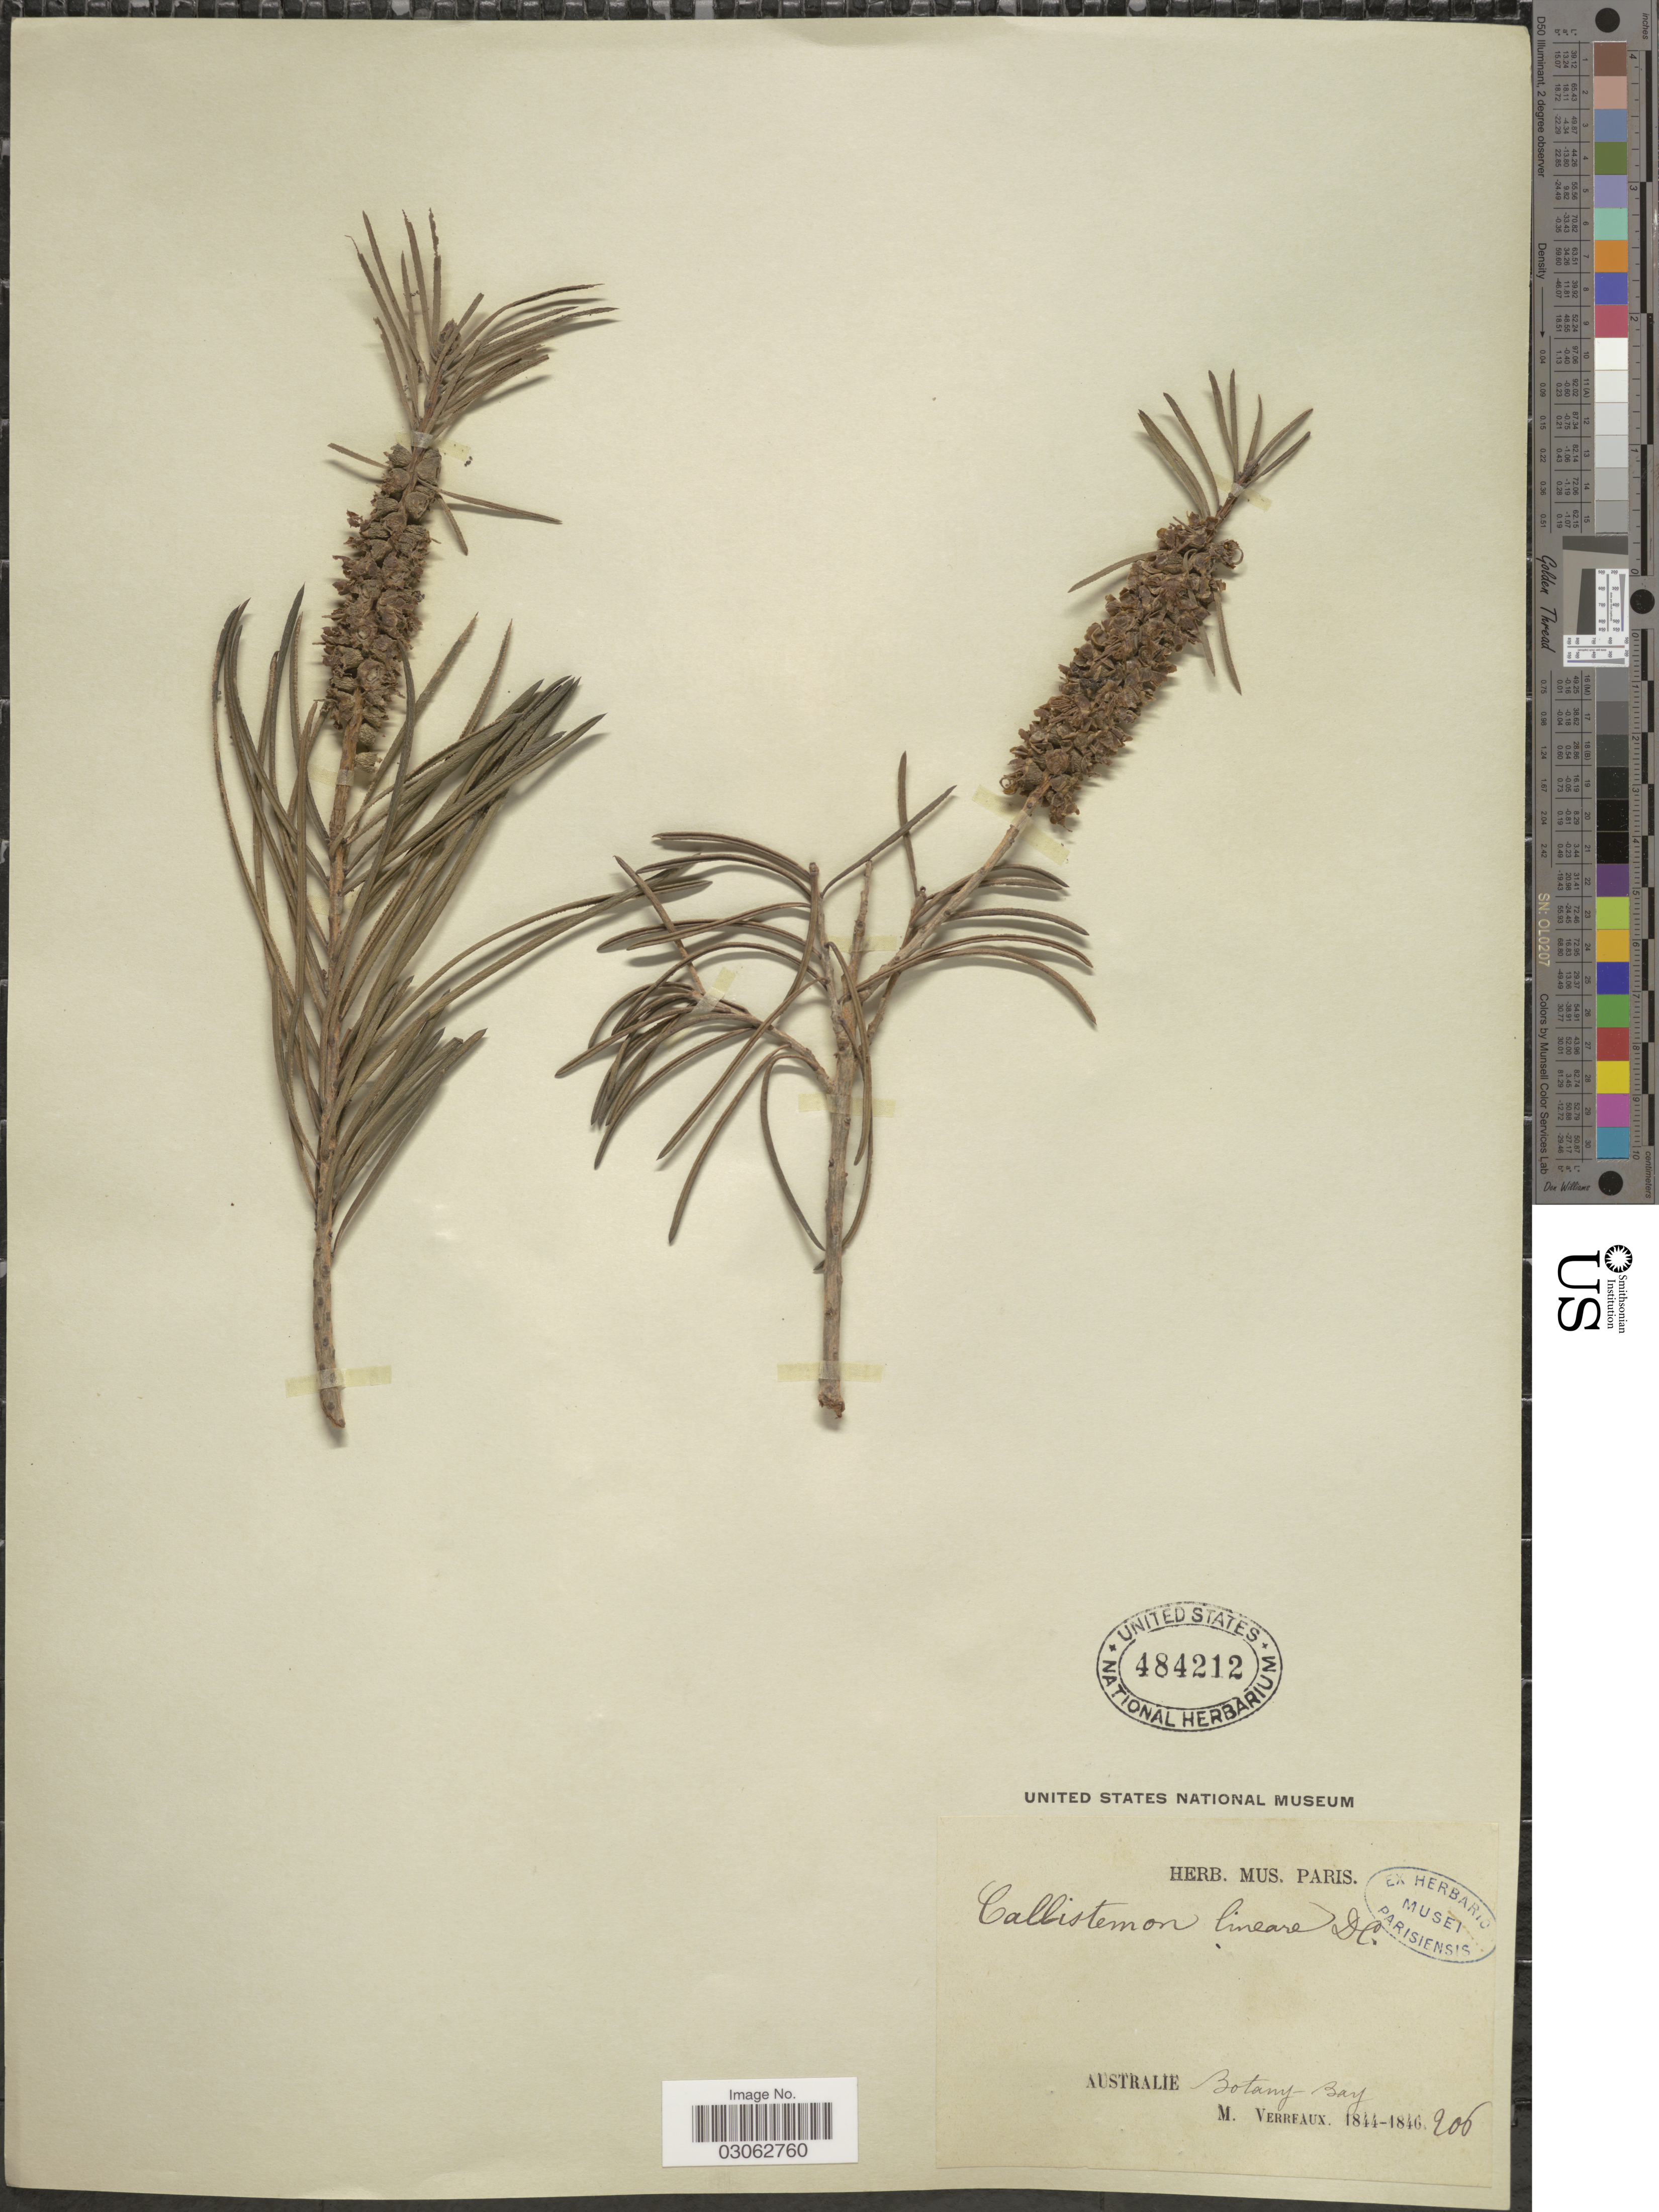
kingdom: Plantae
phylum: Tracheophyta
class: Magnoliopsida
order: Myrtales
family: Myrtaceae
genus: Callistemon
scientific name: Callistemon linearis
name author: (Schrad. & J.C. Wendl.) Colvill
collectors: M. Verreaux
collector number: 206?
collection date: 1844/1846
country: Australia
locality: Botany-Bay.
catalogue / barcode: US 484212